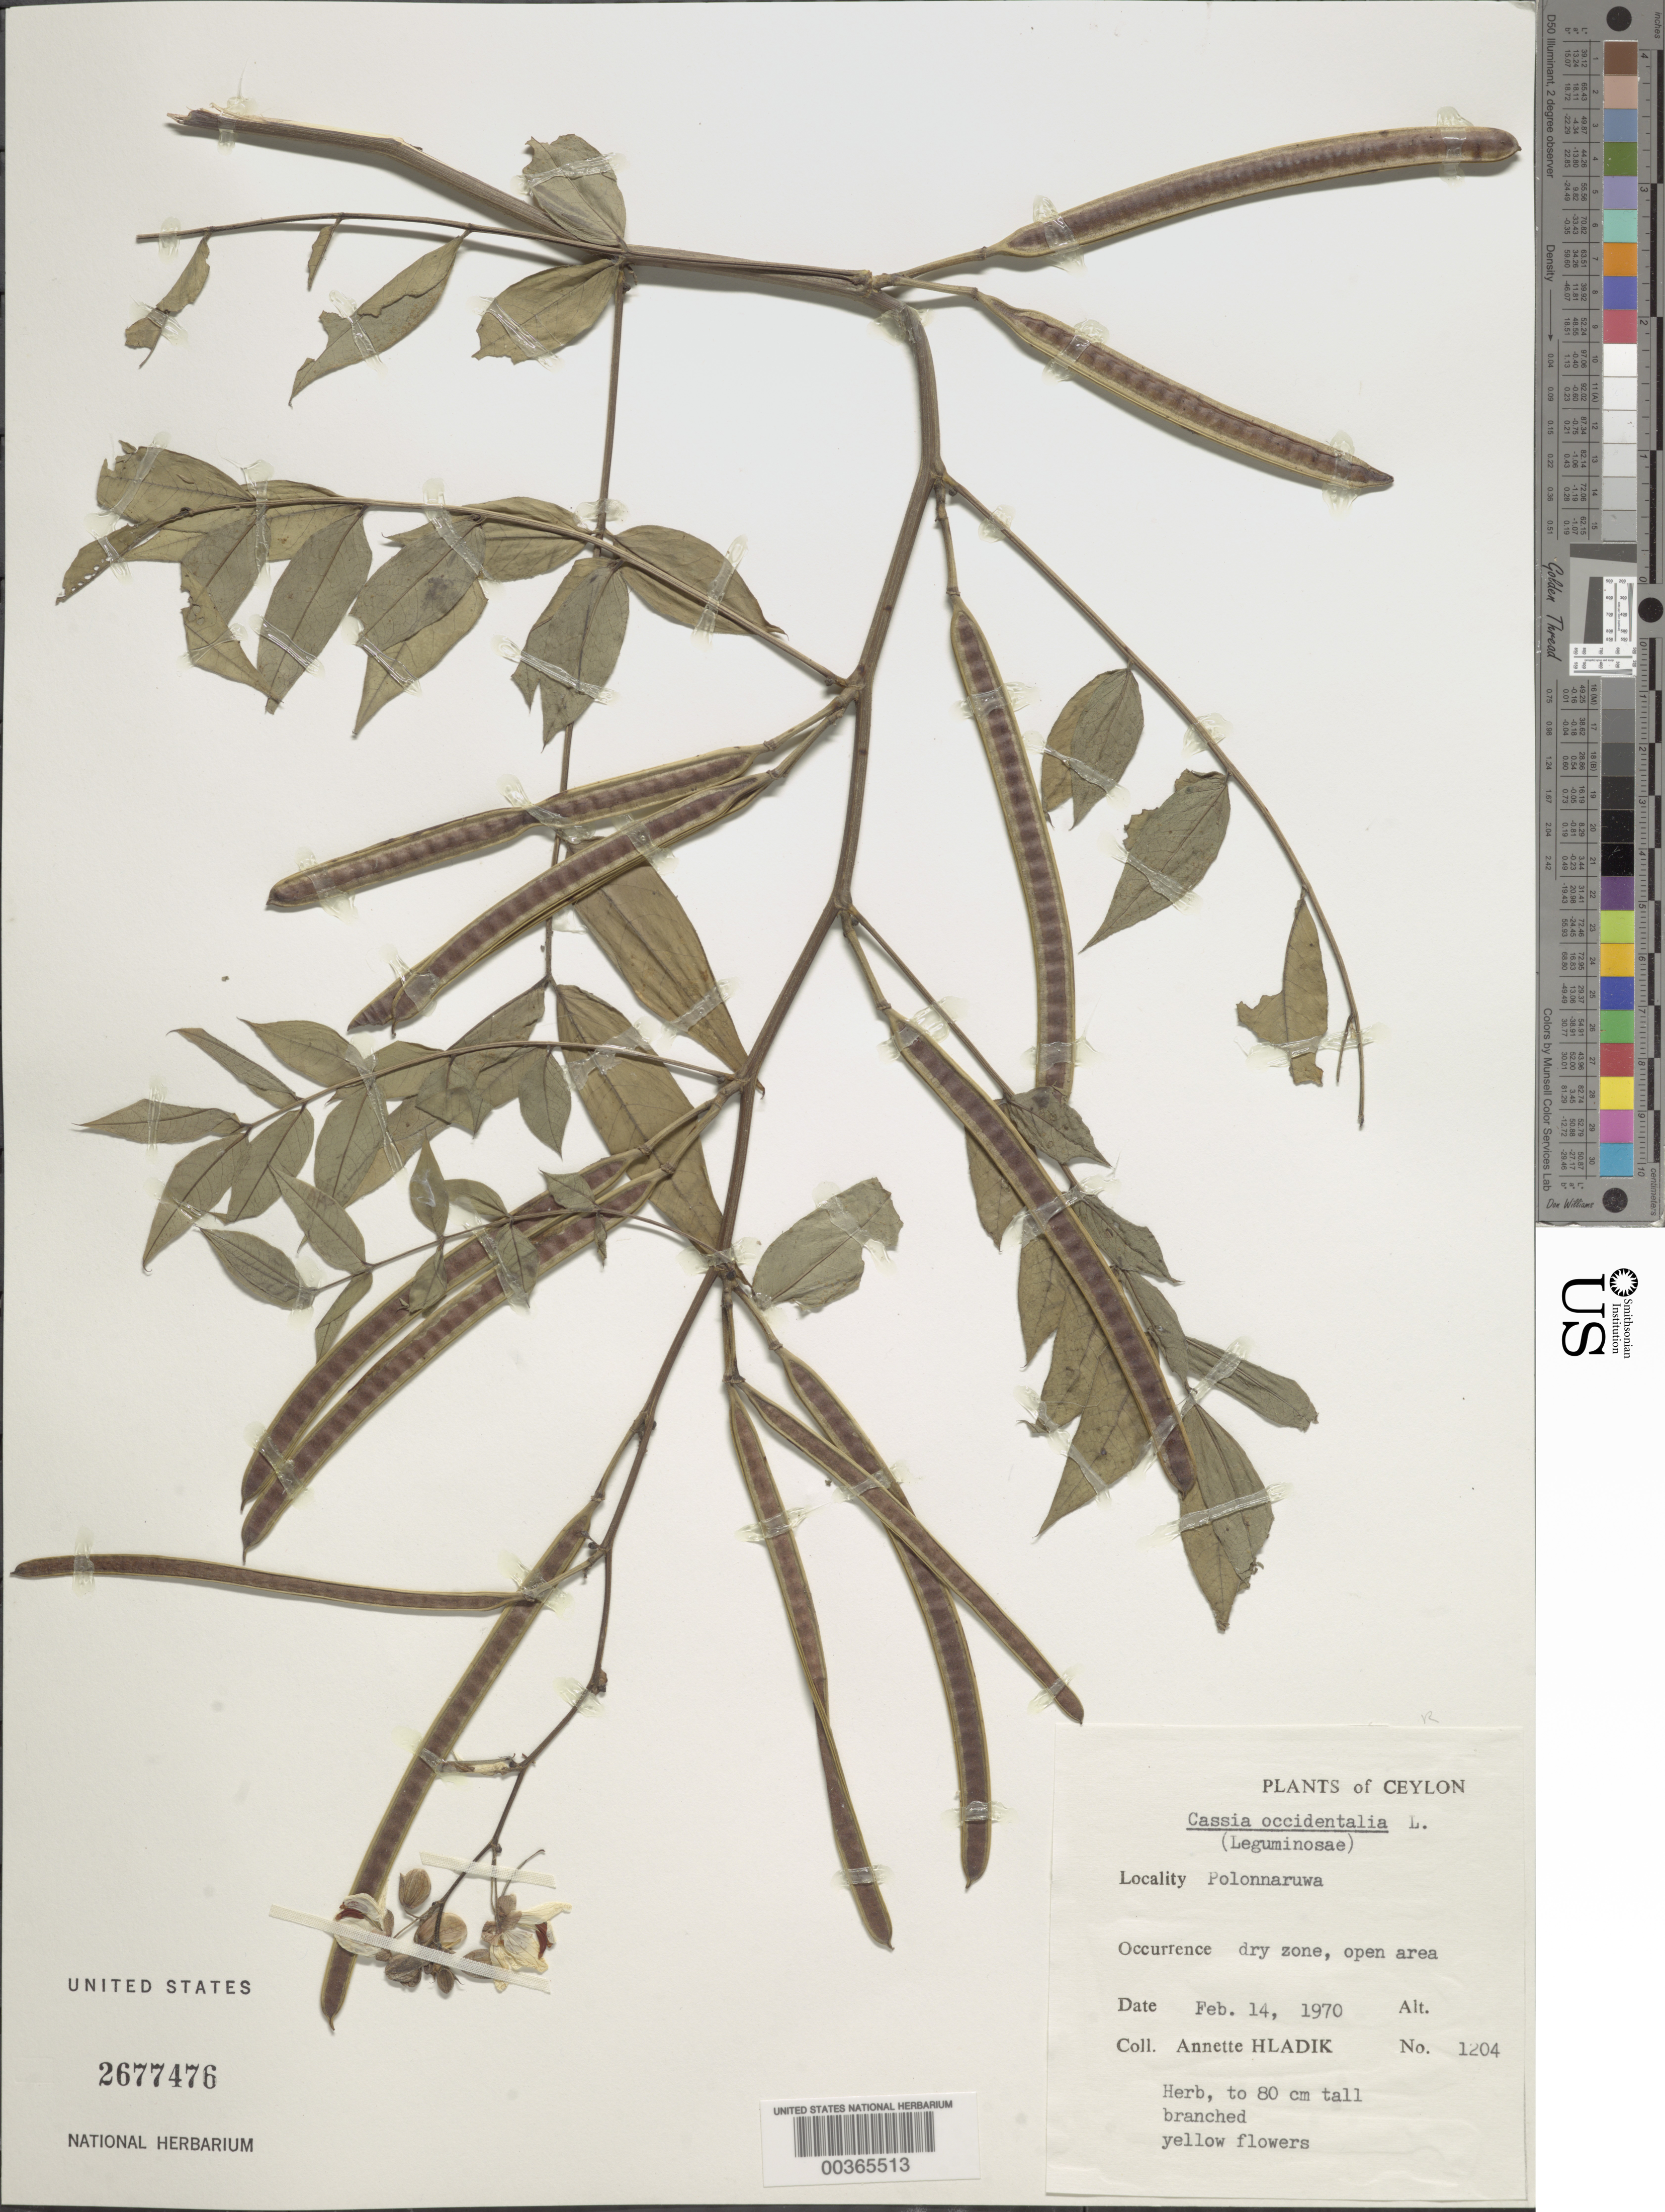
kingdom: Plantae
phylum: Tracheophyta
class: Magnoliopsida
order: Fabales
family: Fabaceae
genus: Senna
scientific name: Senna occidentalis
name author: (L.) Link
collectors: A. Hladik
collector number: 1204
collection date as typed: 14 Feb 1970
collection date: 1970-02-14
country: Sri Lanka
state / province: North Central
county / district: Polonnaruwa Dist.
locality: Polonnaruwa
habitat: Dry zone, open area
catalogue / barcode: US 2677476